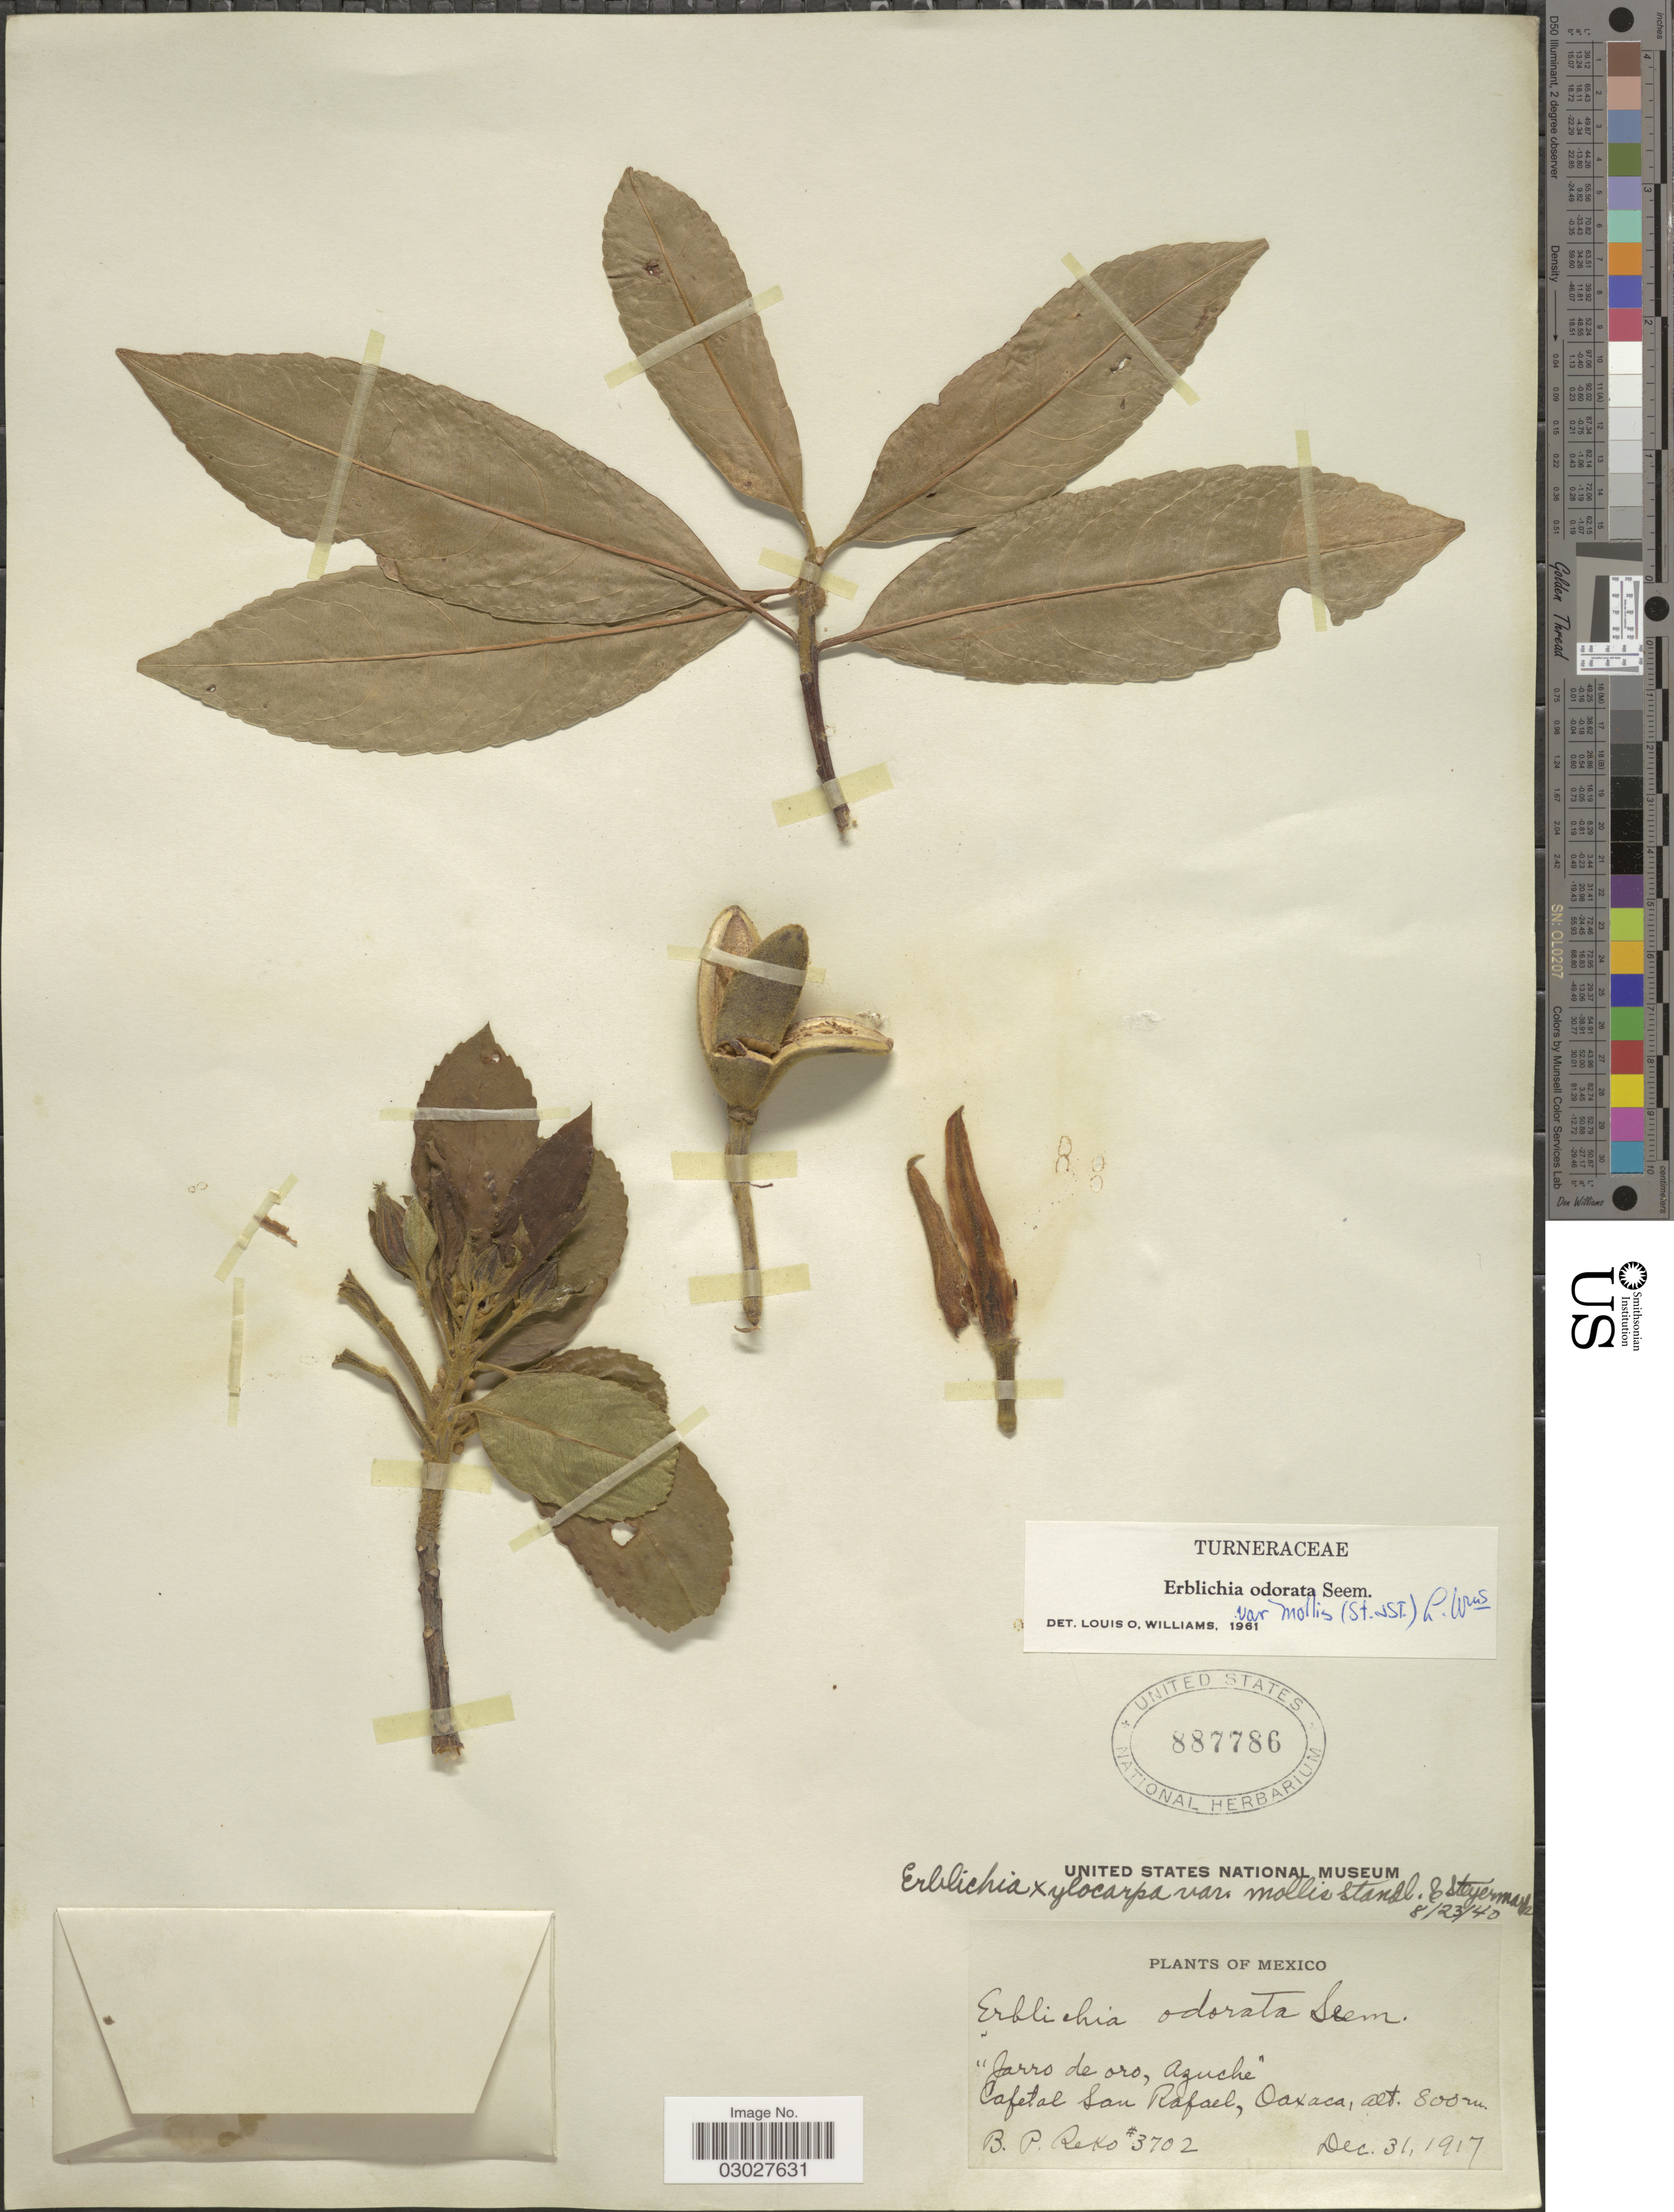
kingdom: Plantae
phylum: Tracheophyta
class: Magnoliopsida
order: Malpighiales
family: Turneraceae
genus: Erblichia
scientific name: Erblichia odorata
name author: Seem.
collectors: B. P. Reko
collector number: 3702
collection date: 1917-12-31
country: Mexico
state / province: Oaxaca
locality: Cafetal San Rafael.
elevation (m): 800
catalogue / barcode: US 887786